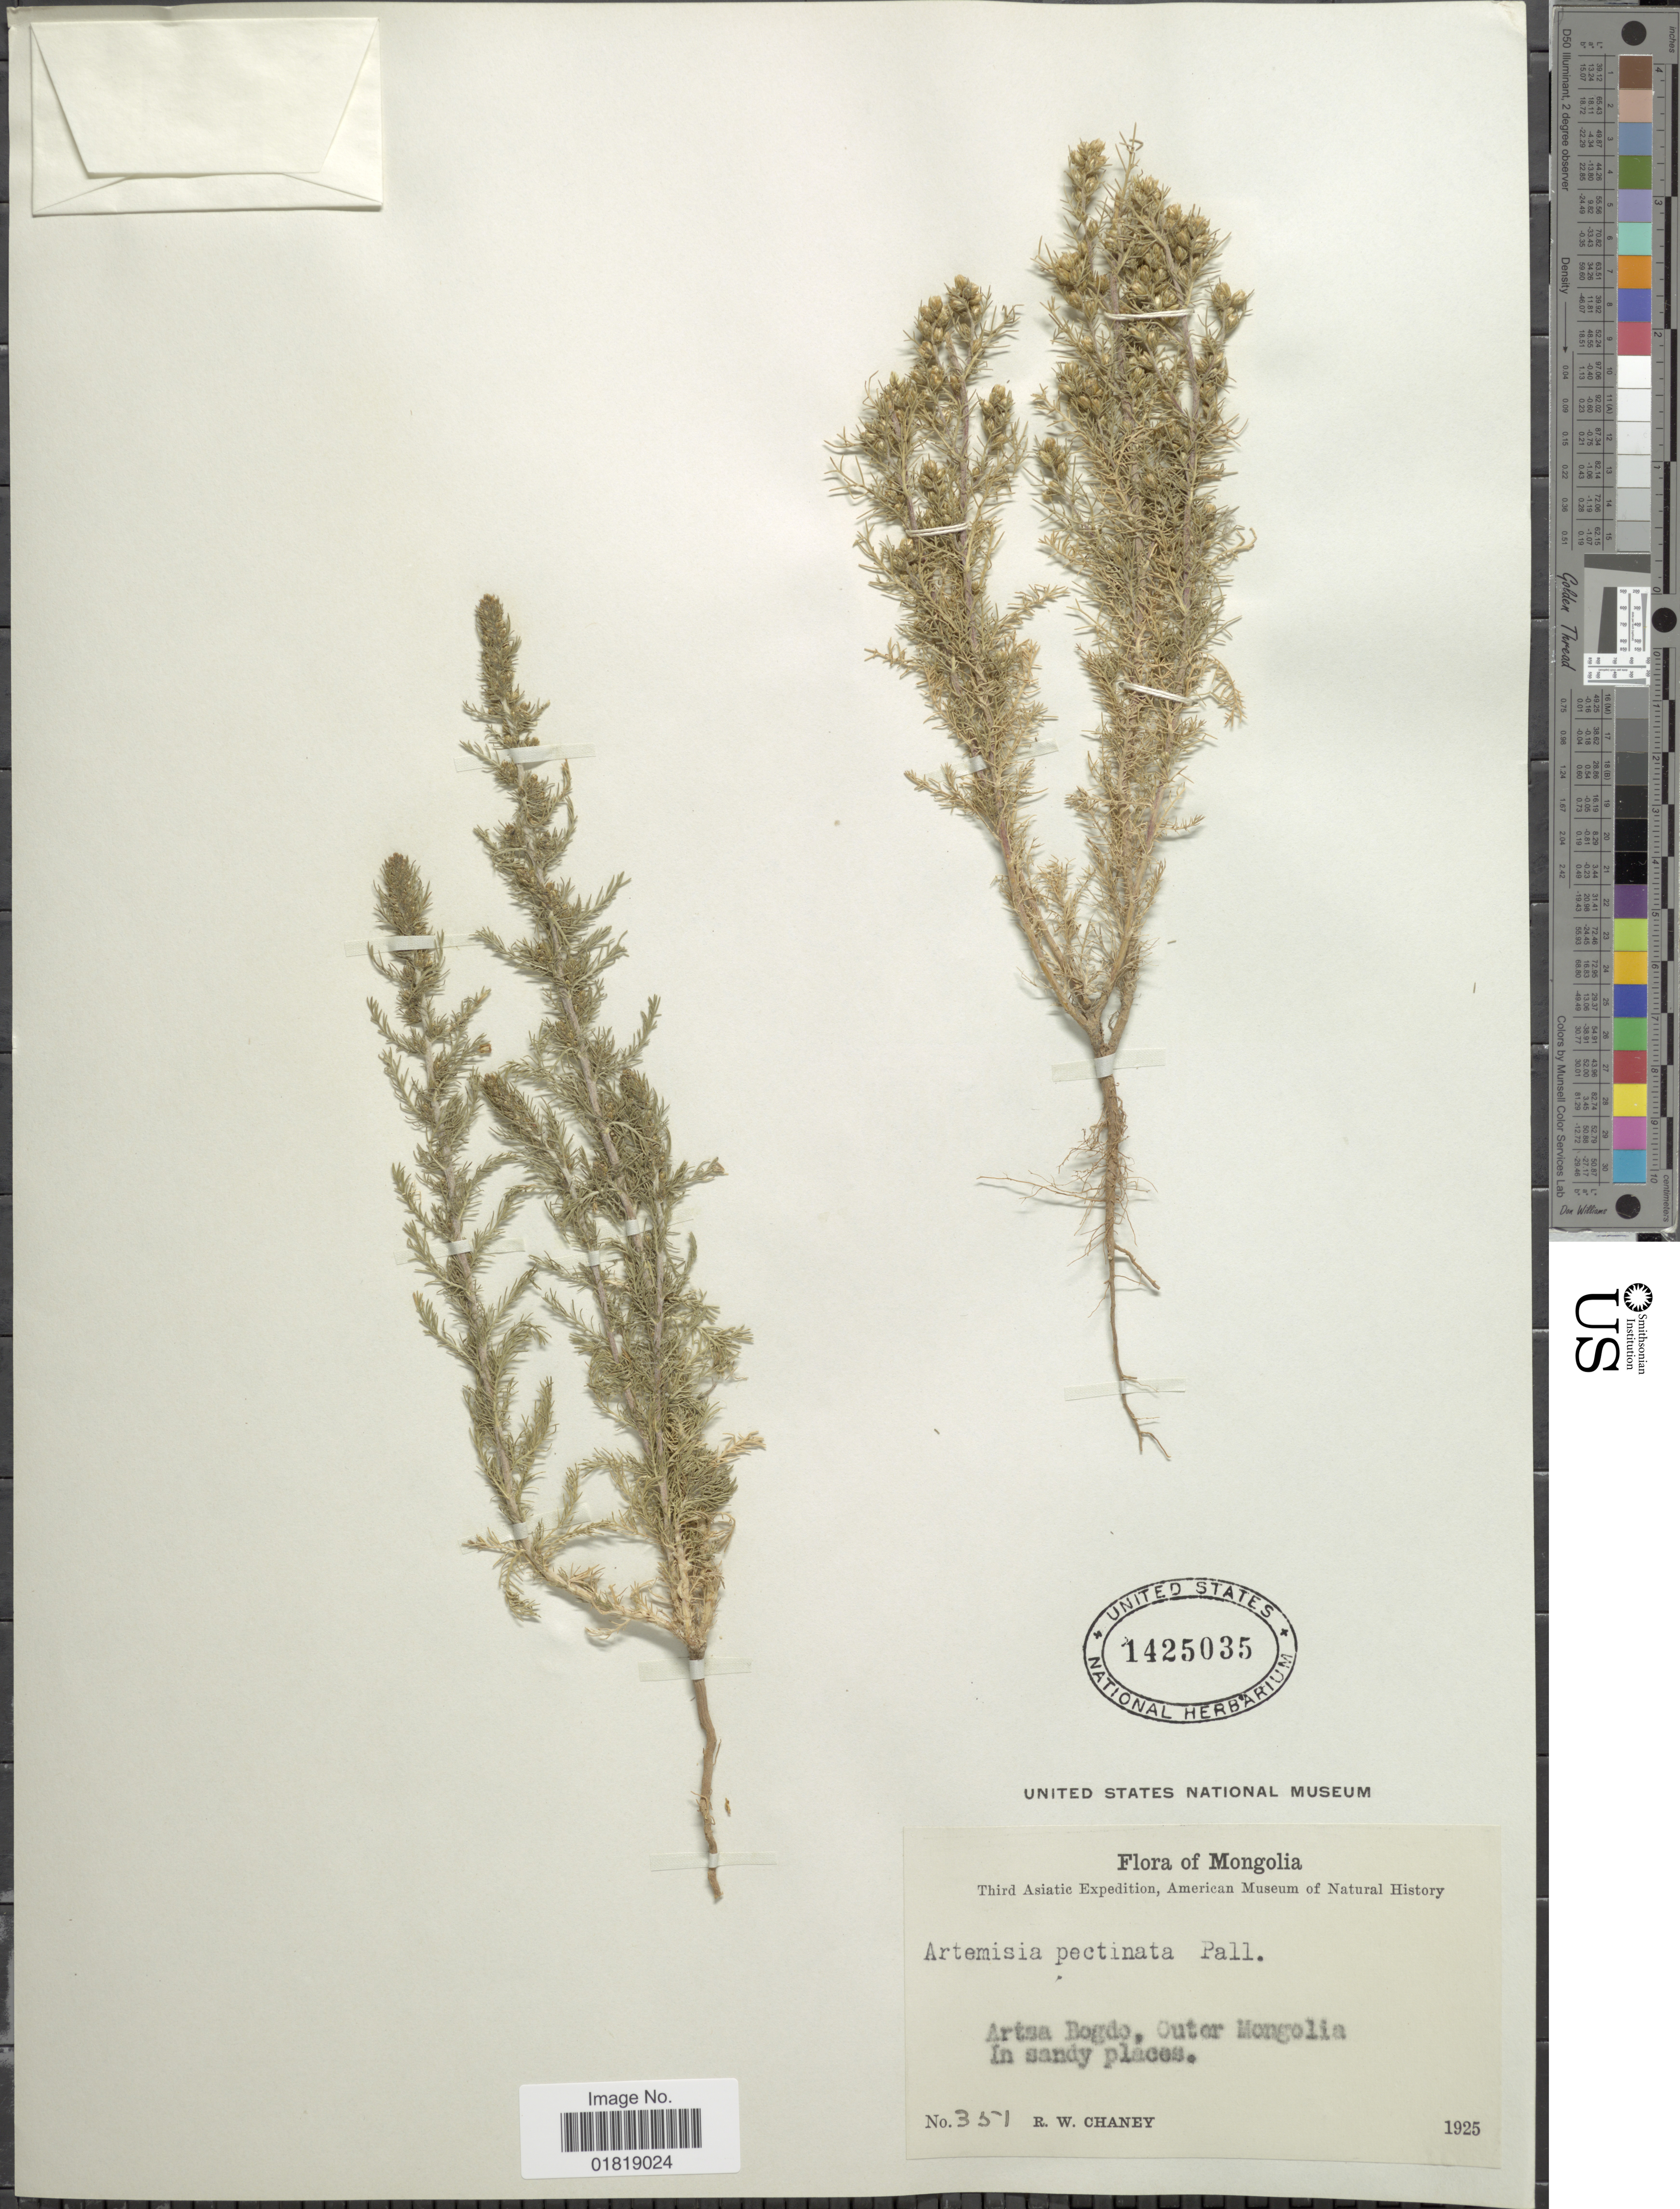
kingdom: Plantae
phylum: Tracheophyta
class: Magnoliopsida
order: Asterales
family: Asteraceae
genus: Artemisia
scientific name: Artemisia pectinata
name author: Pall.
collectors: R. Chaney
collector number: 351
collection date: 1925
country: Mongolia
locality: Artsa Bogdo, Outer Mongolia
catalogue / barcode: US 1425035